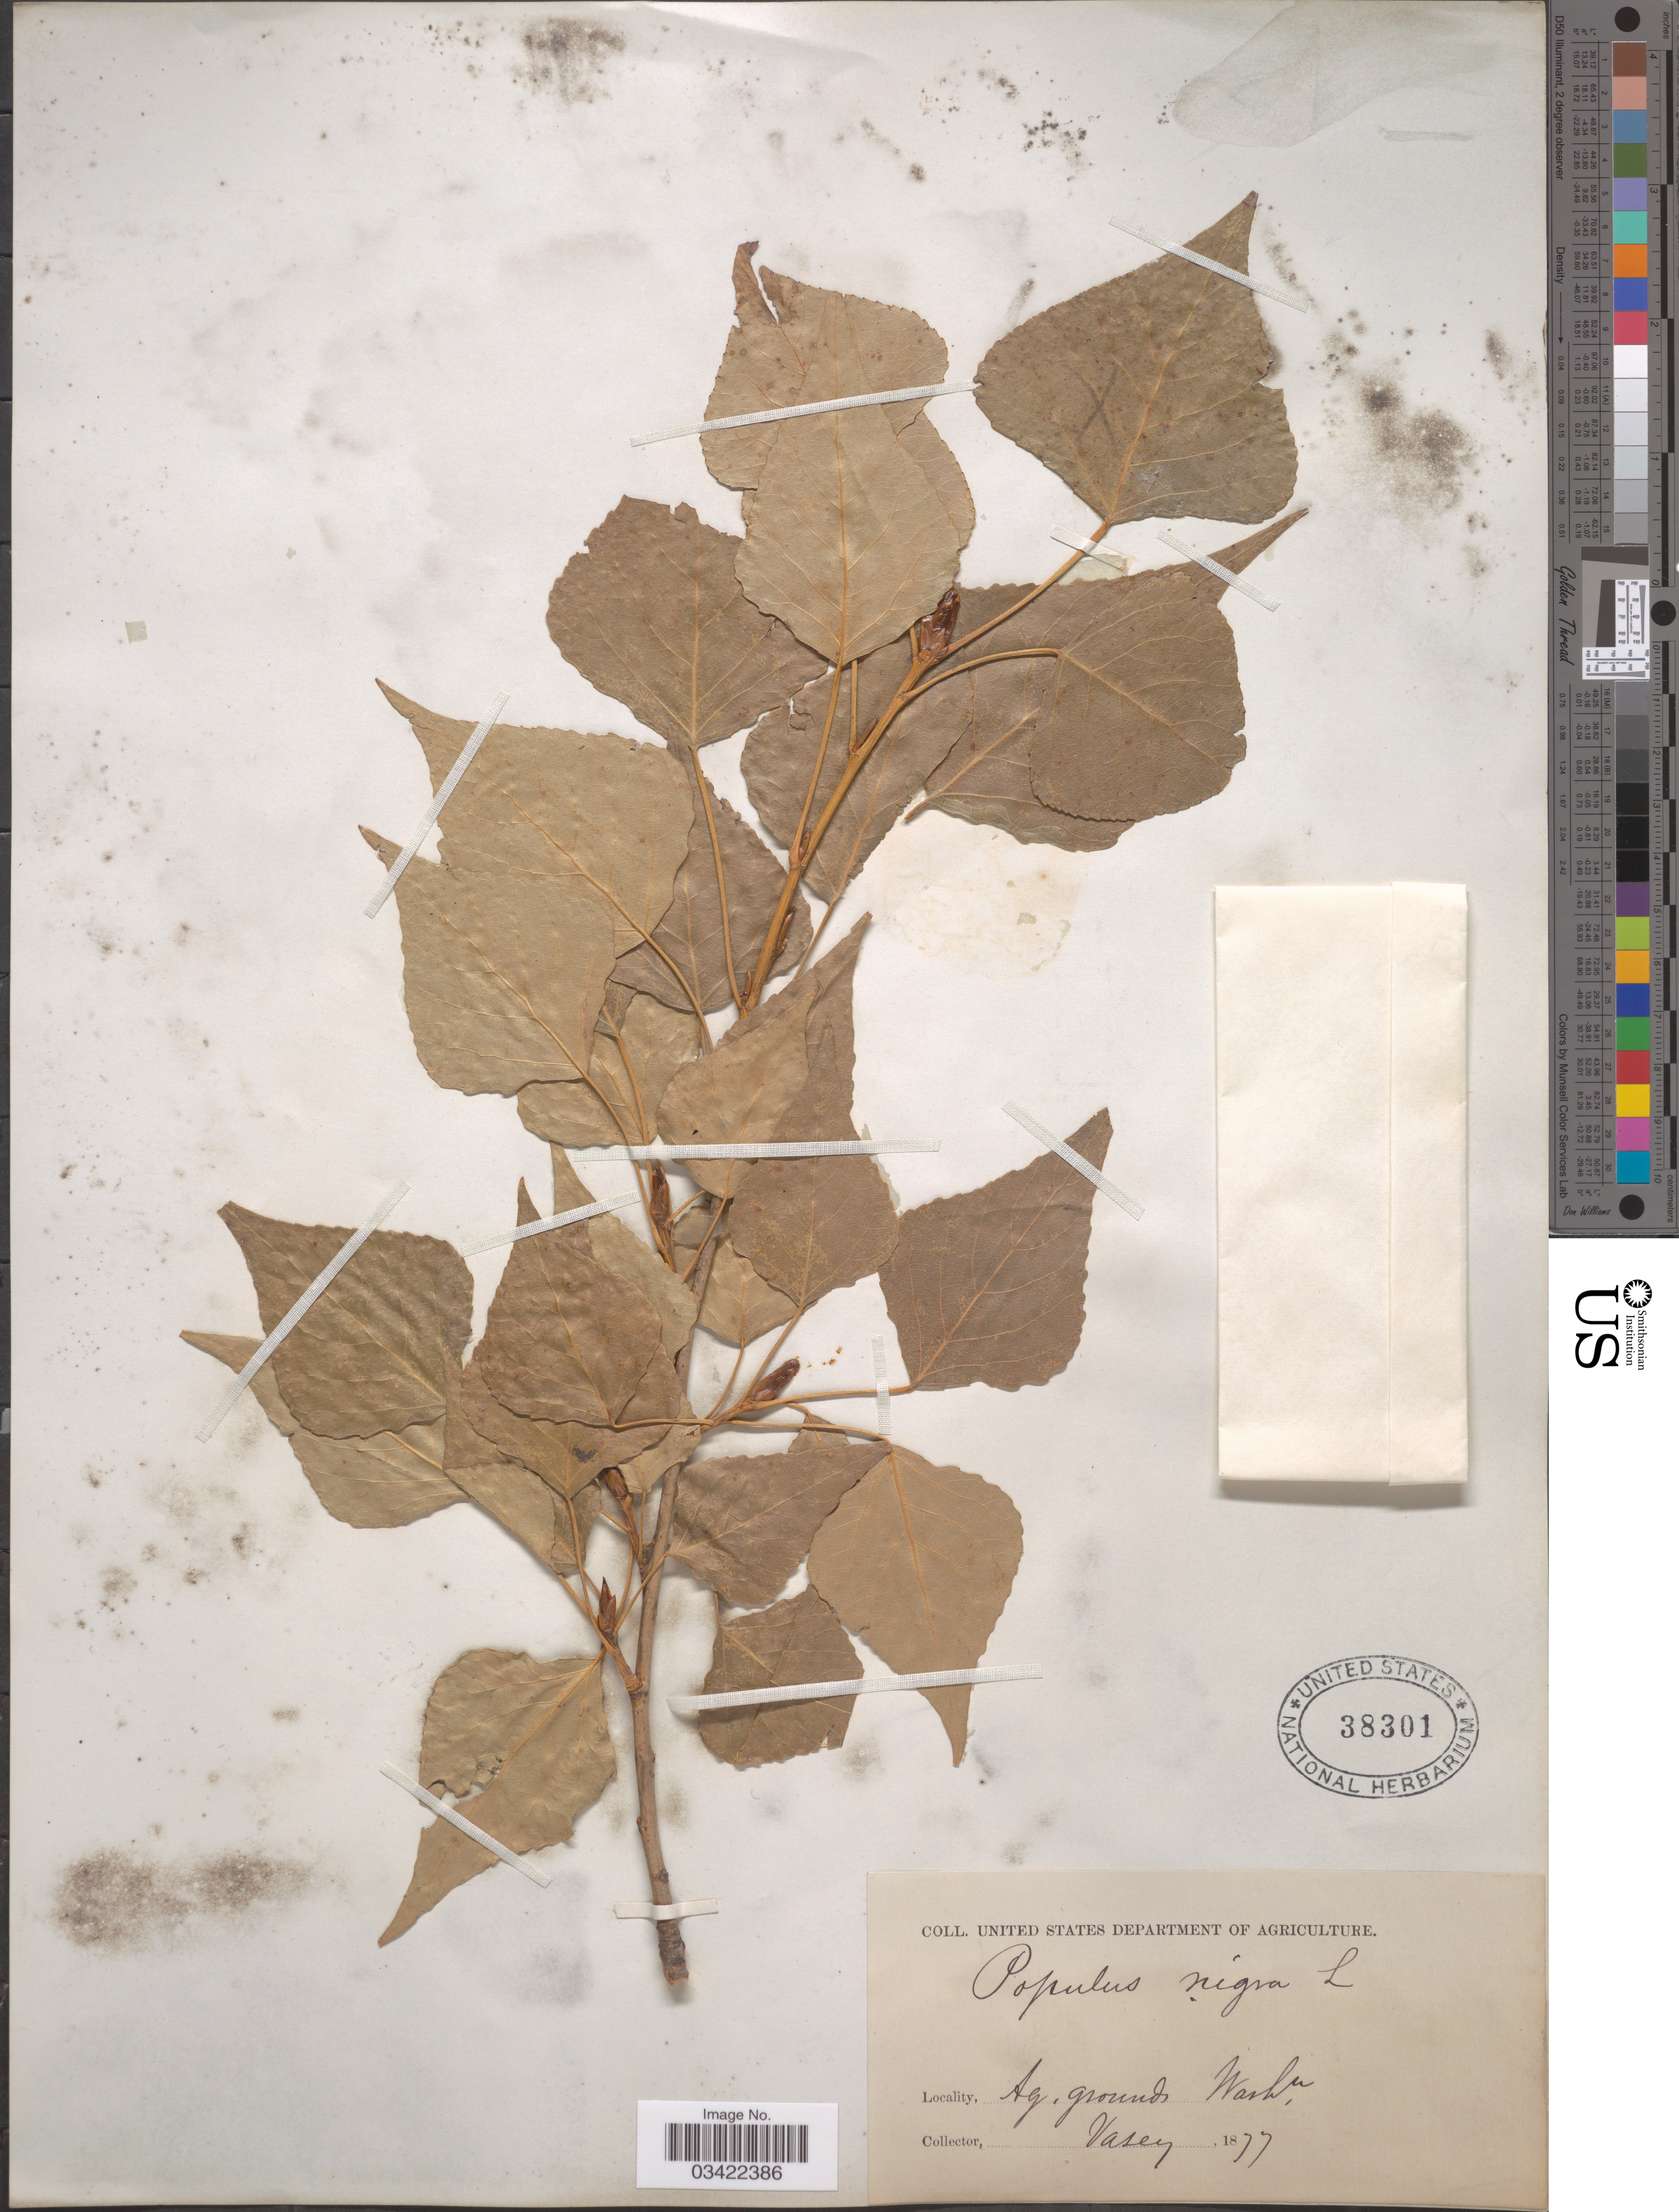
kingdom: Plantae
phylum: Tracheophyta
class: Magnoliopsida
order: Malpighiales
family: Salicaceae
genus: Populus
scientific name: Populus nigra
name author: L.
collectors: Vasey, --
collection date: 1877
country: United States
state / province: Washington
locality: Ag. grounds.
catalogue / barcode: US 38301